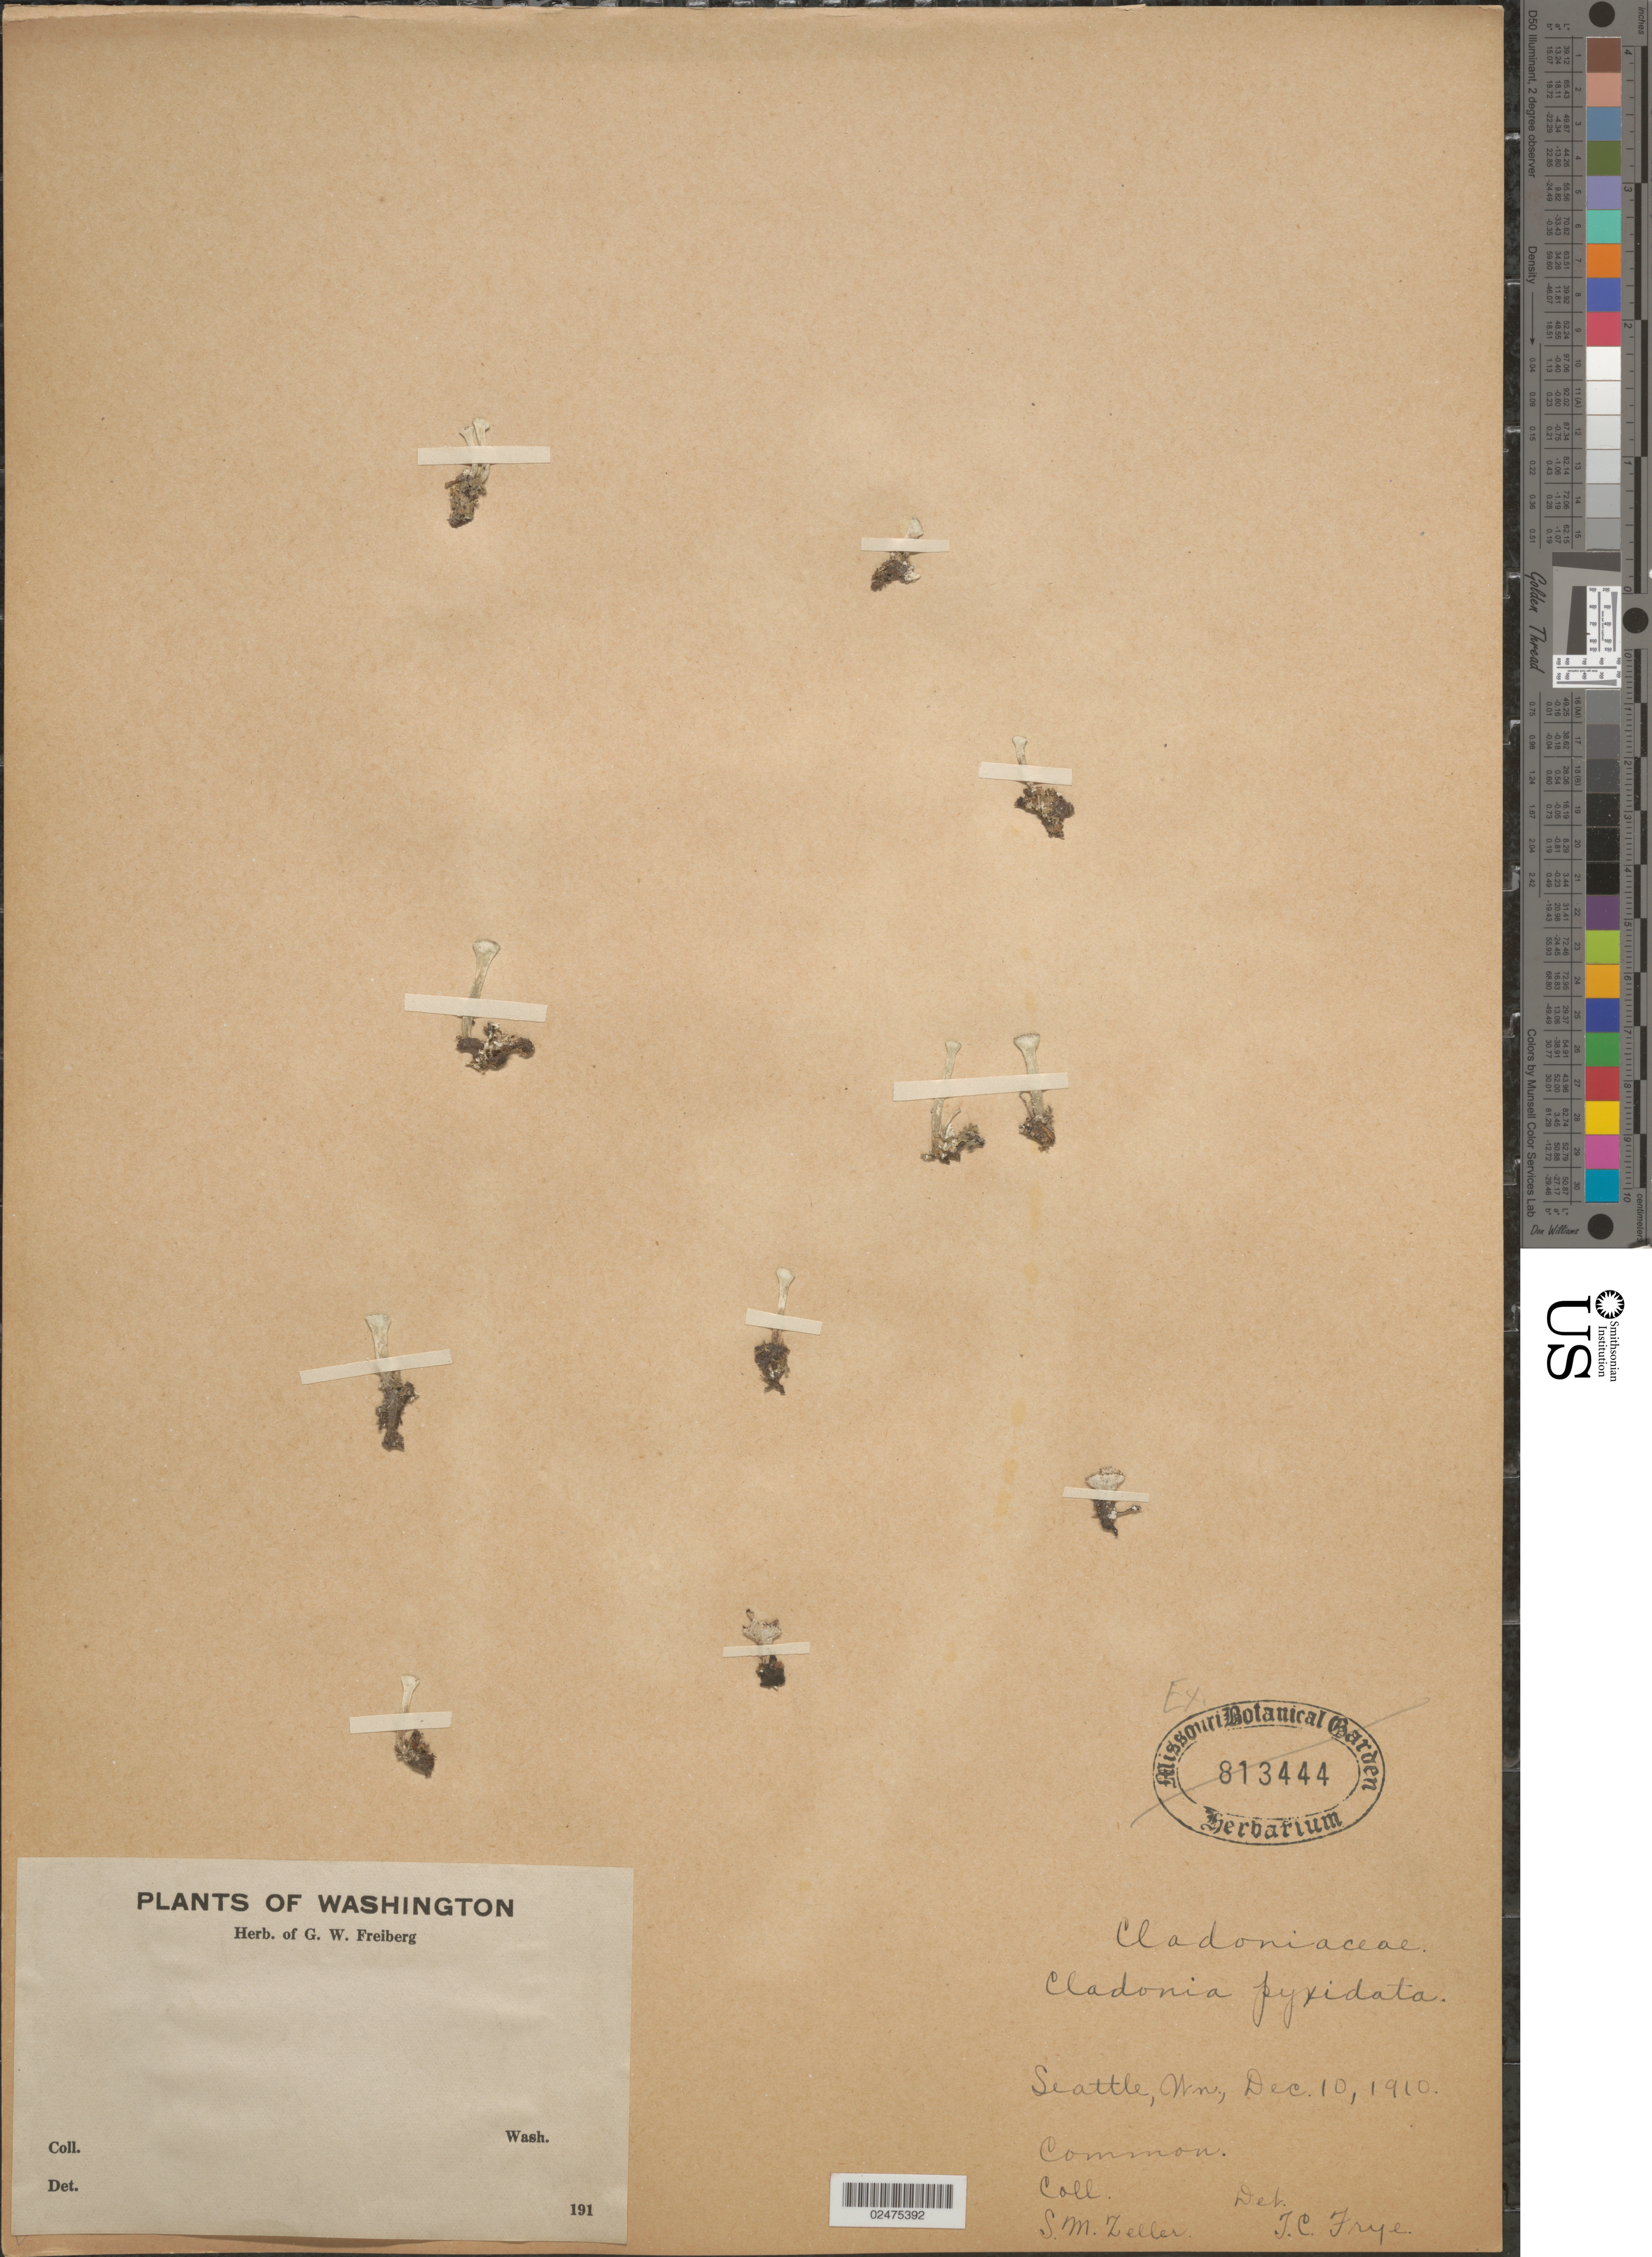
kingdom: Fungi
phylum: Ascomycota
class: Lecanoromycetes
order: Lecanorales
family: Cladoniaceae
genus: Cladonia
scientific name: Cladonia pyxidata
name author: (L.) Hoffm.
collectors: S. Zeller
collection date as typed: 10 Dec 1910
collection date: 1910-12-10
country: United States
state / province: Washington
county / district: King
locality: Seattle